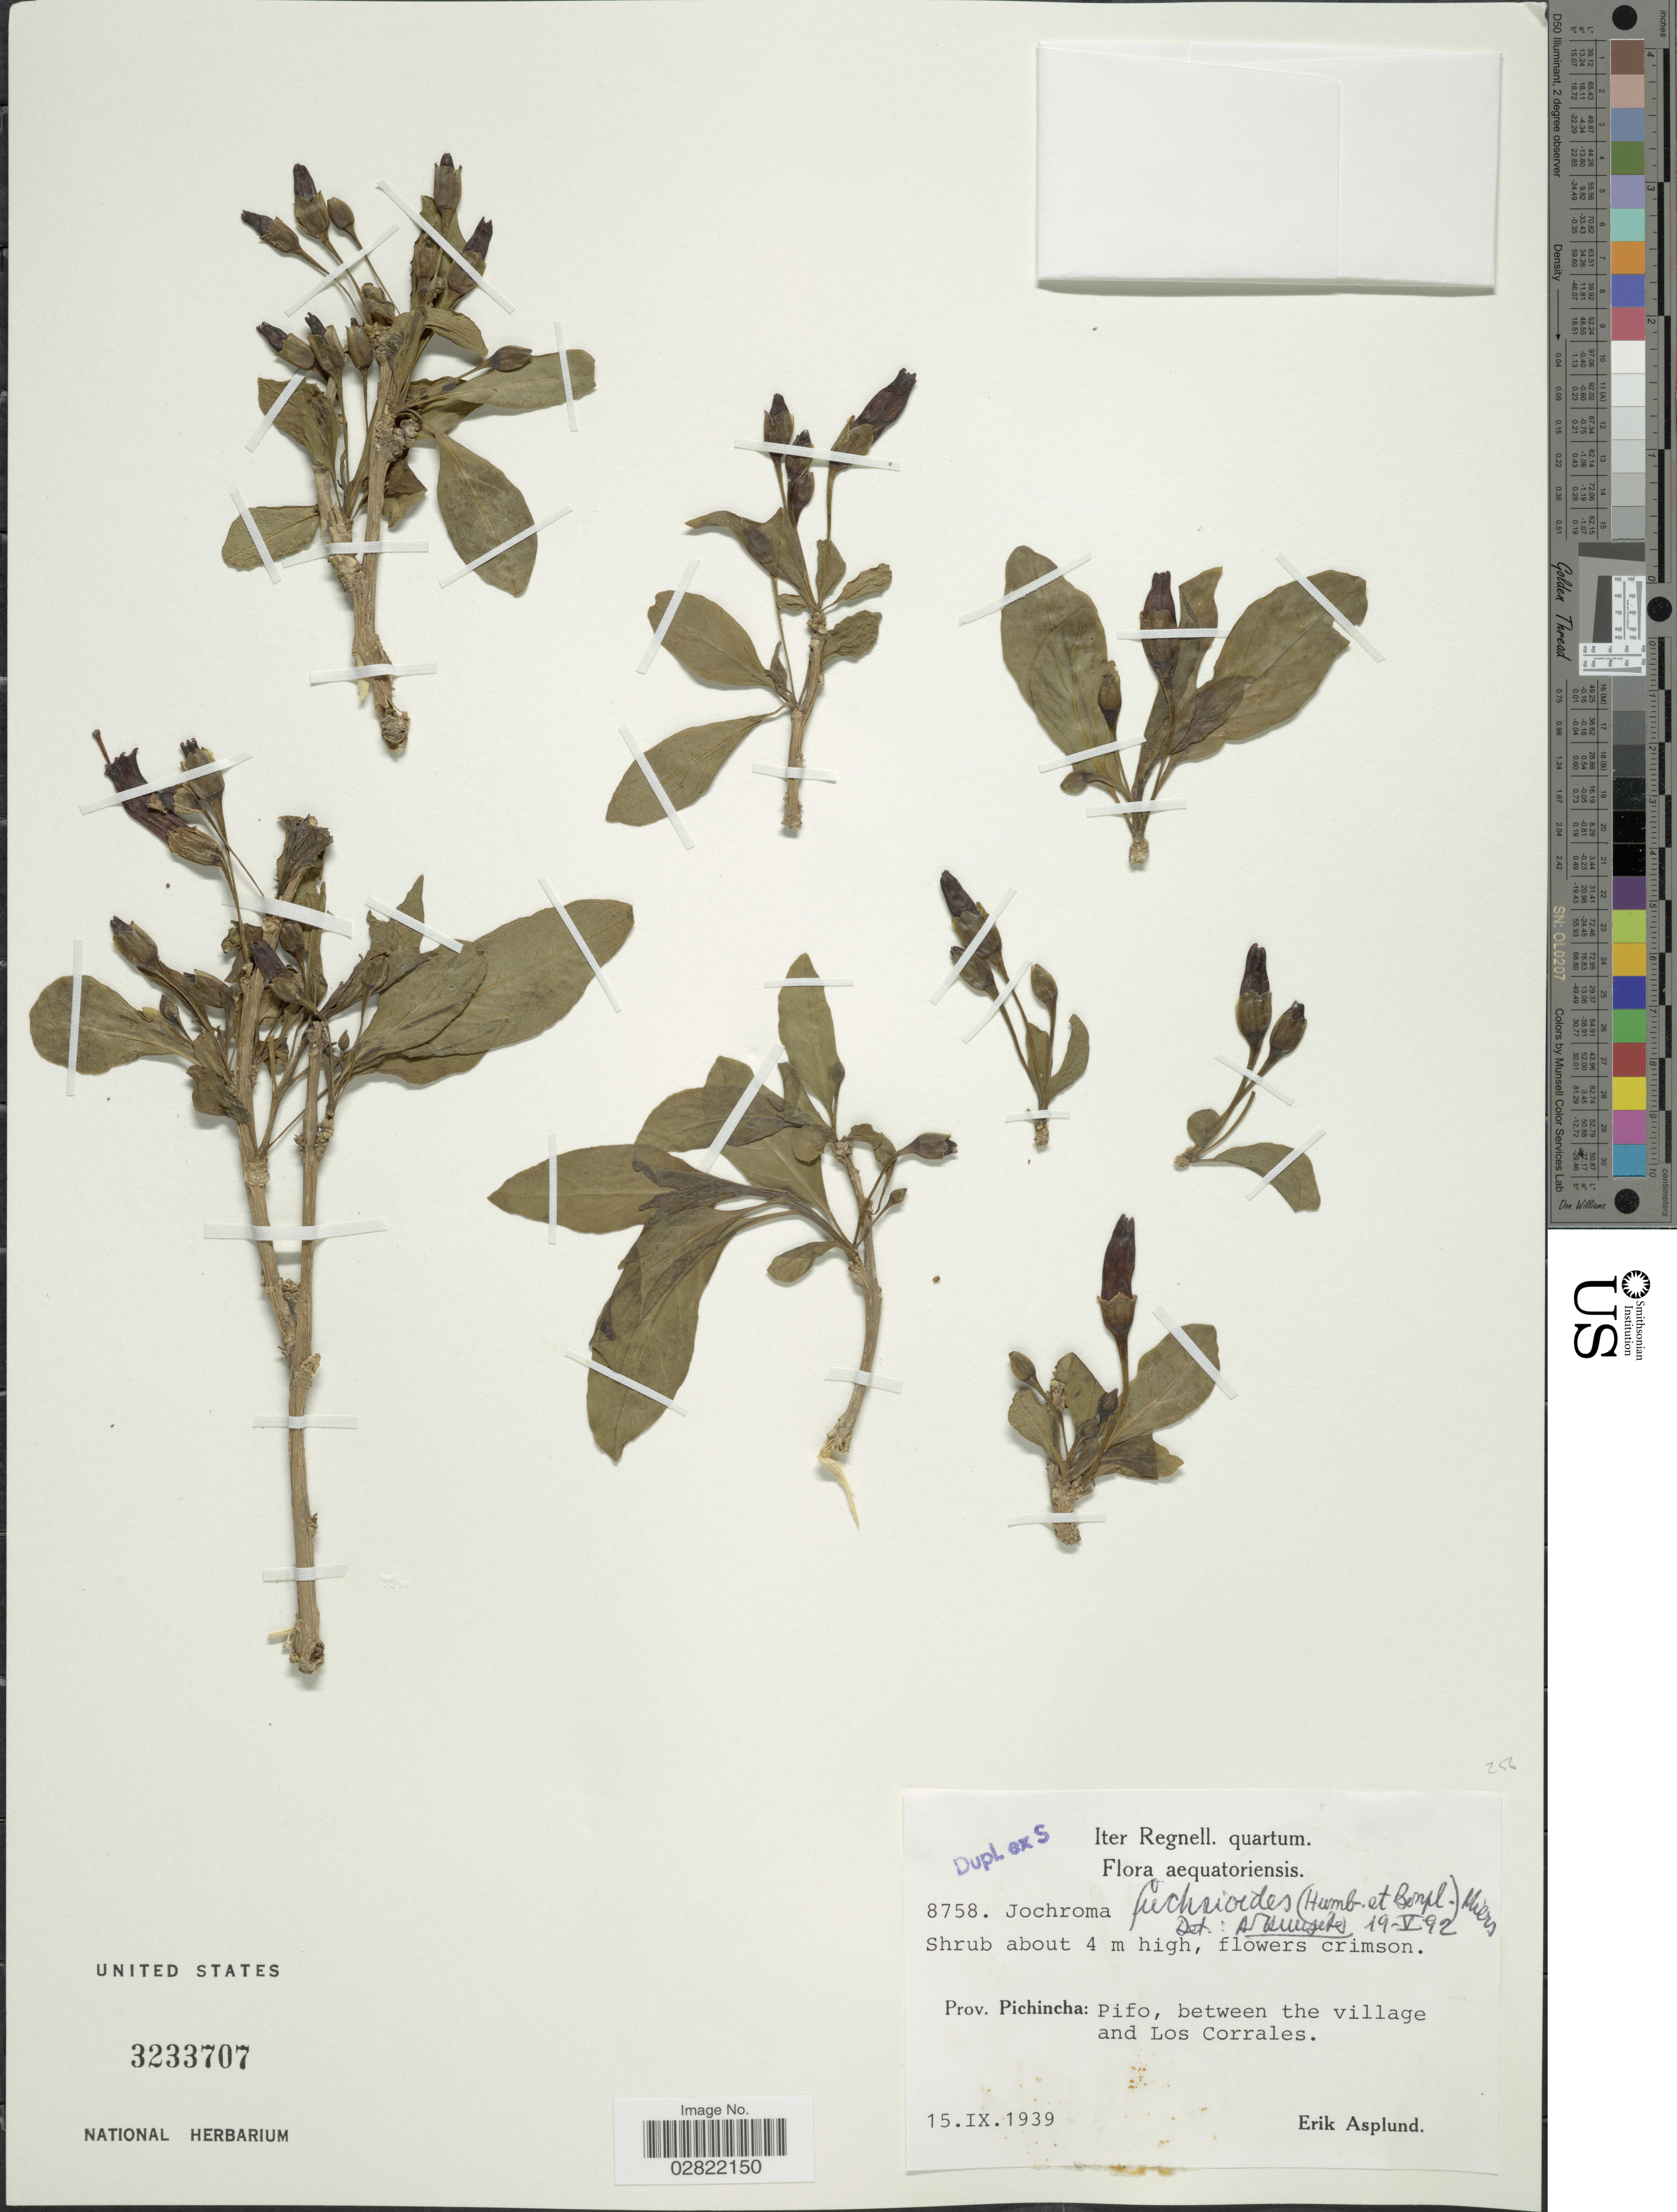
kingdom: Plantae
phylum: Tracheophyta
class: Magnoliopsida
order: Solanales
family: Solanaceae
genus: Iochroma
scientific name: Iochroma fuchsioides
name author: (Bonpl.) Miers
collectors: E. Asplund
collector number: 8758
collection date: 1939-09-15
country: Ecuador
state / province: Pichincha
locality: Prov. Pichincha: Pifo, between the village and Los Corrales.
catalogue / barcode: US 3233707